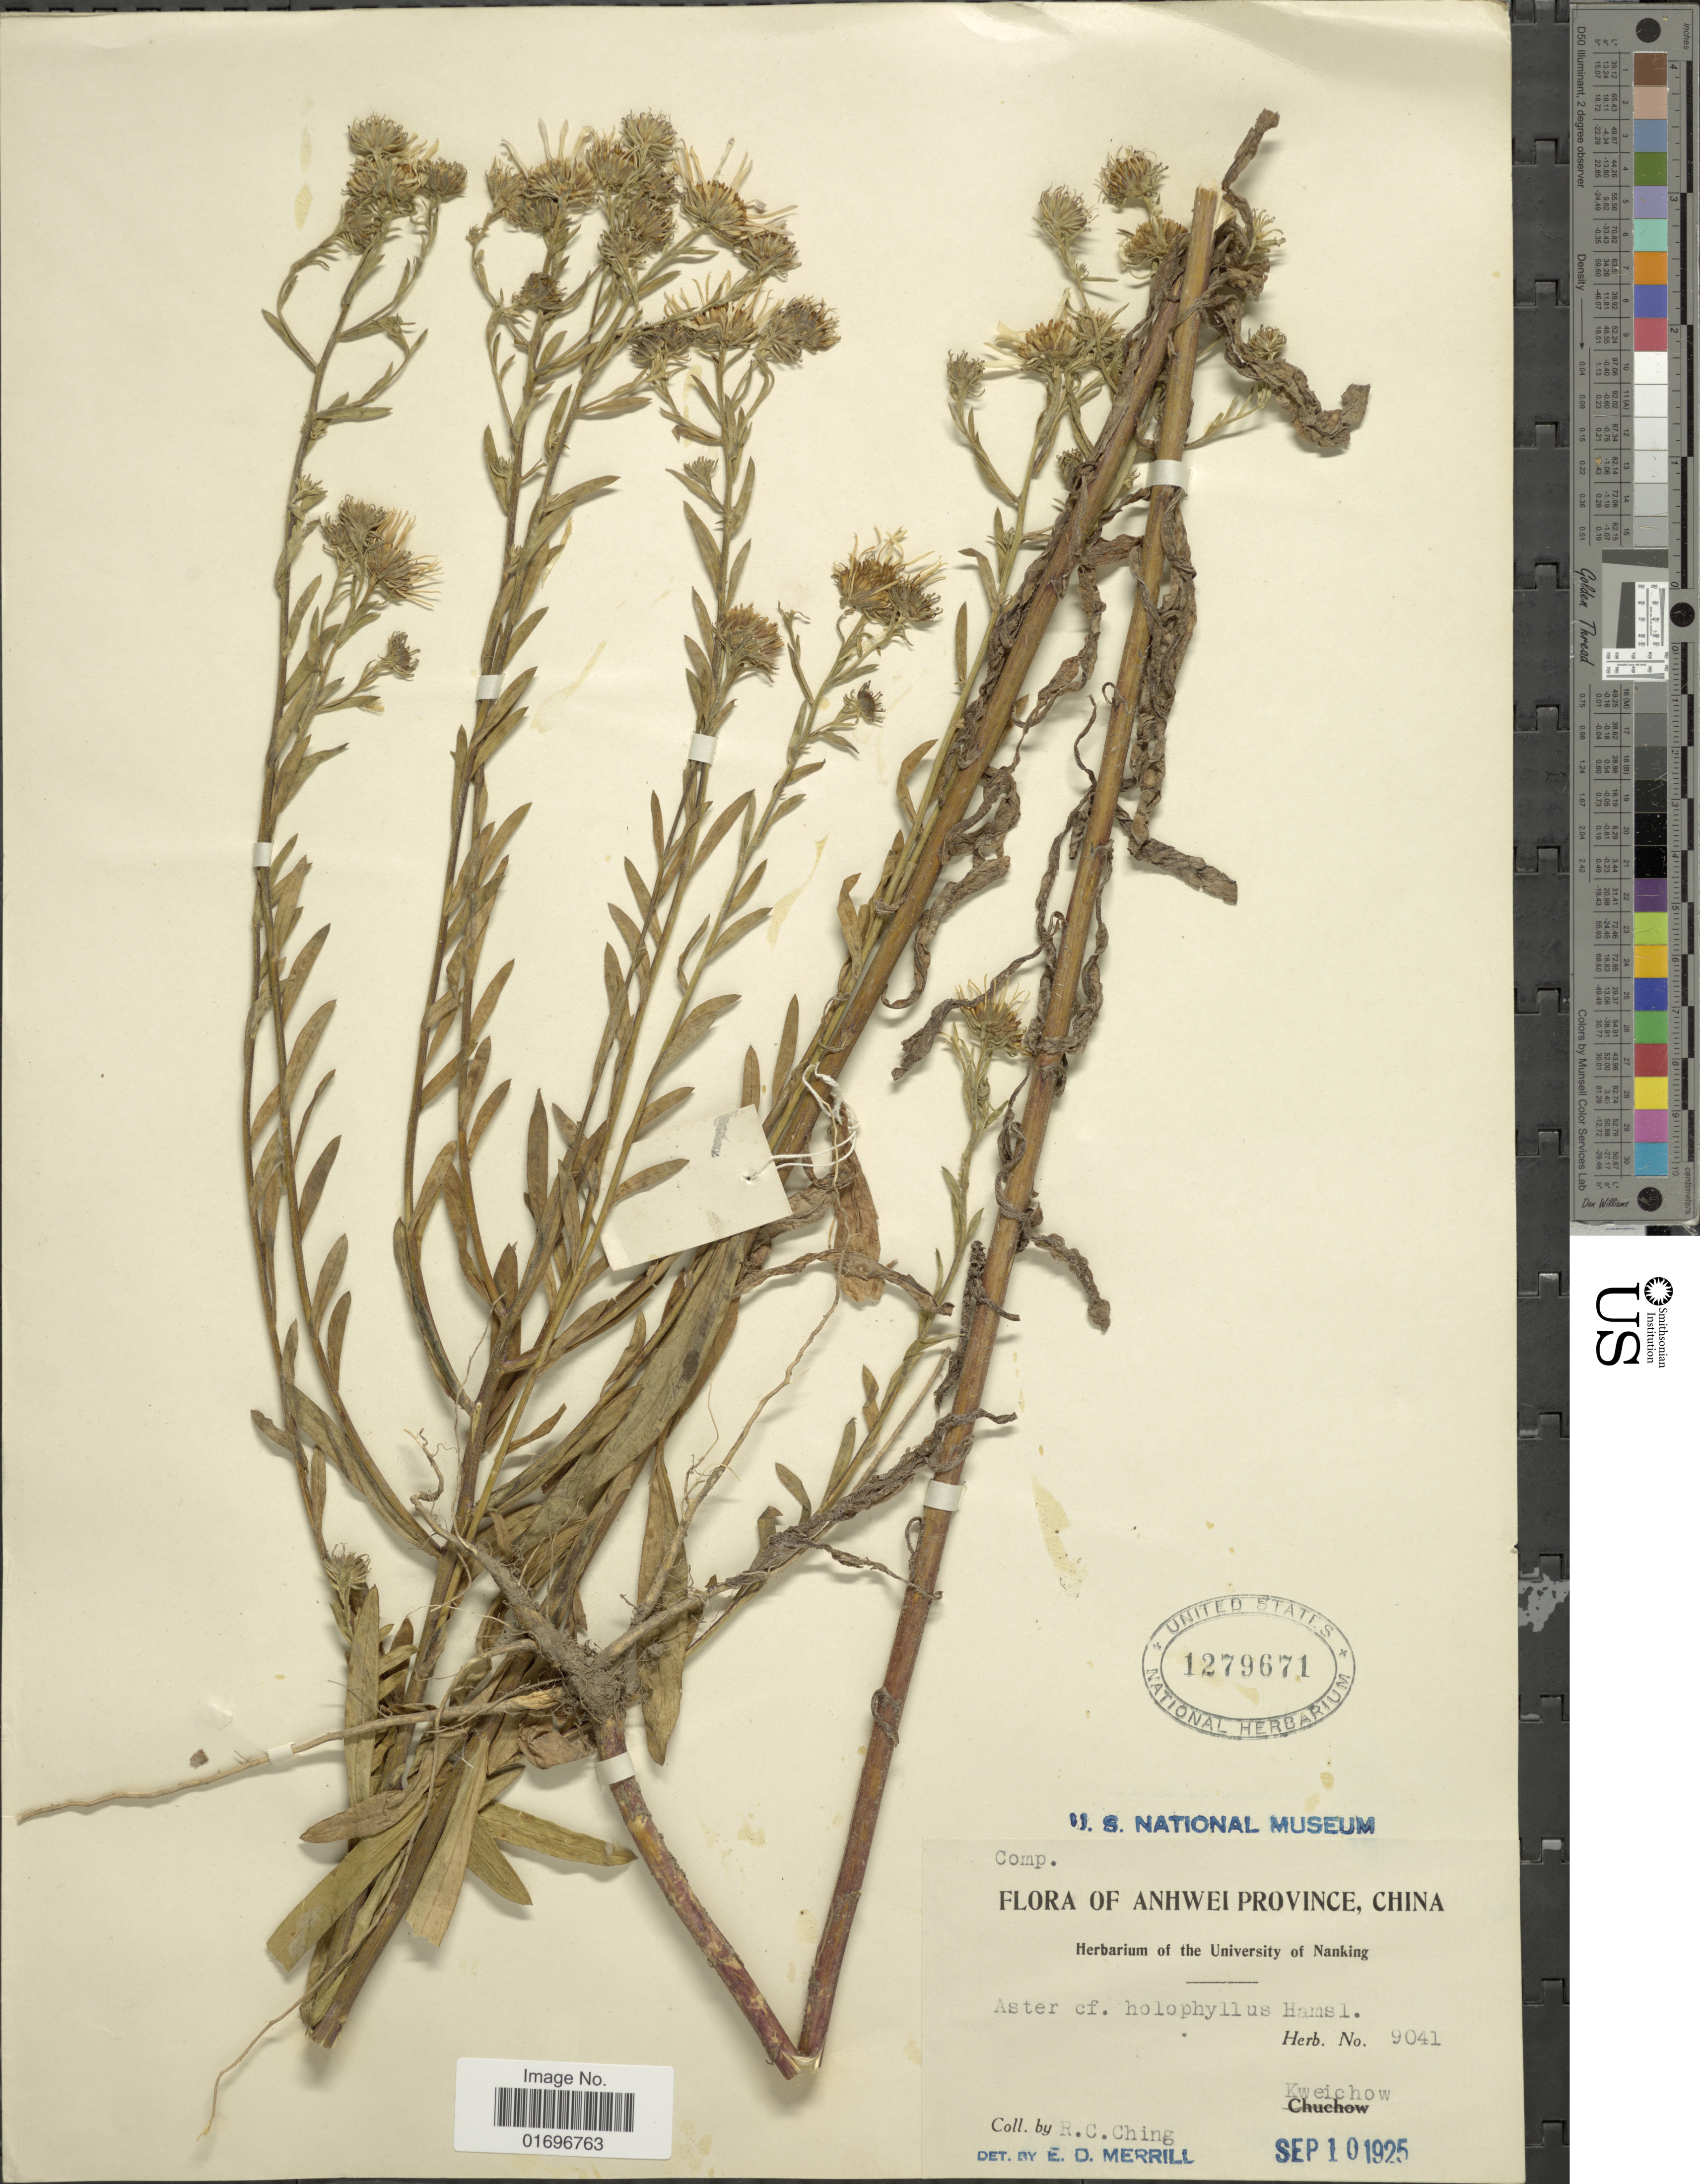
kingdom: Plantae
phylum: Tracheophyta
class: Magnoliopsida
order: Asterales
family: Asteraceae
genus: Aster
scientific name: Aster tataricus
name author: L. f.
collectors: R. C. Ching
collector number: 9041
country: China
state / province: Guizhou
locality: Anhwei Province, China. Kweichow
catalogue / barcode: US 1279671